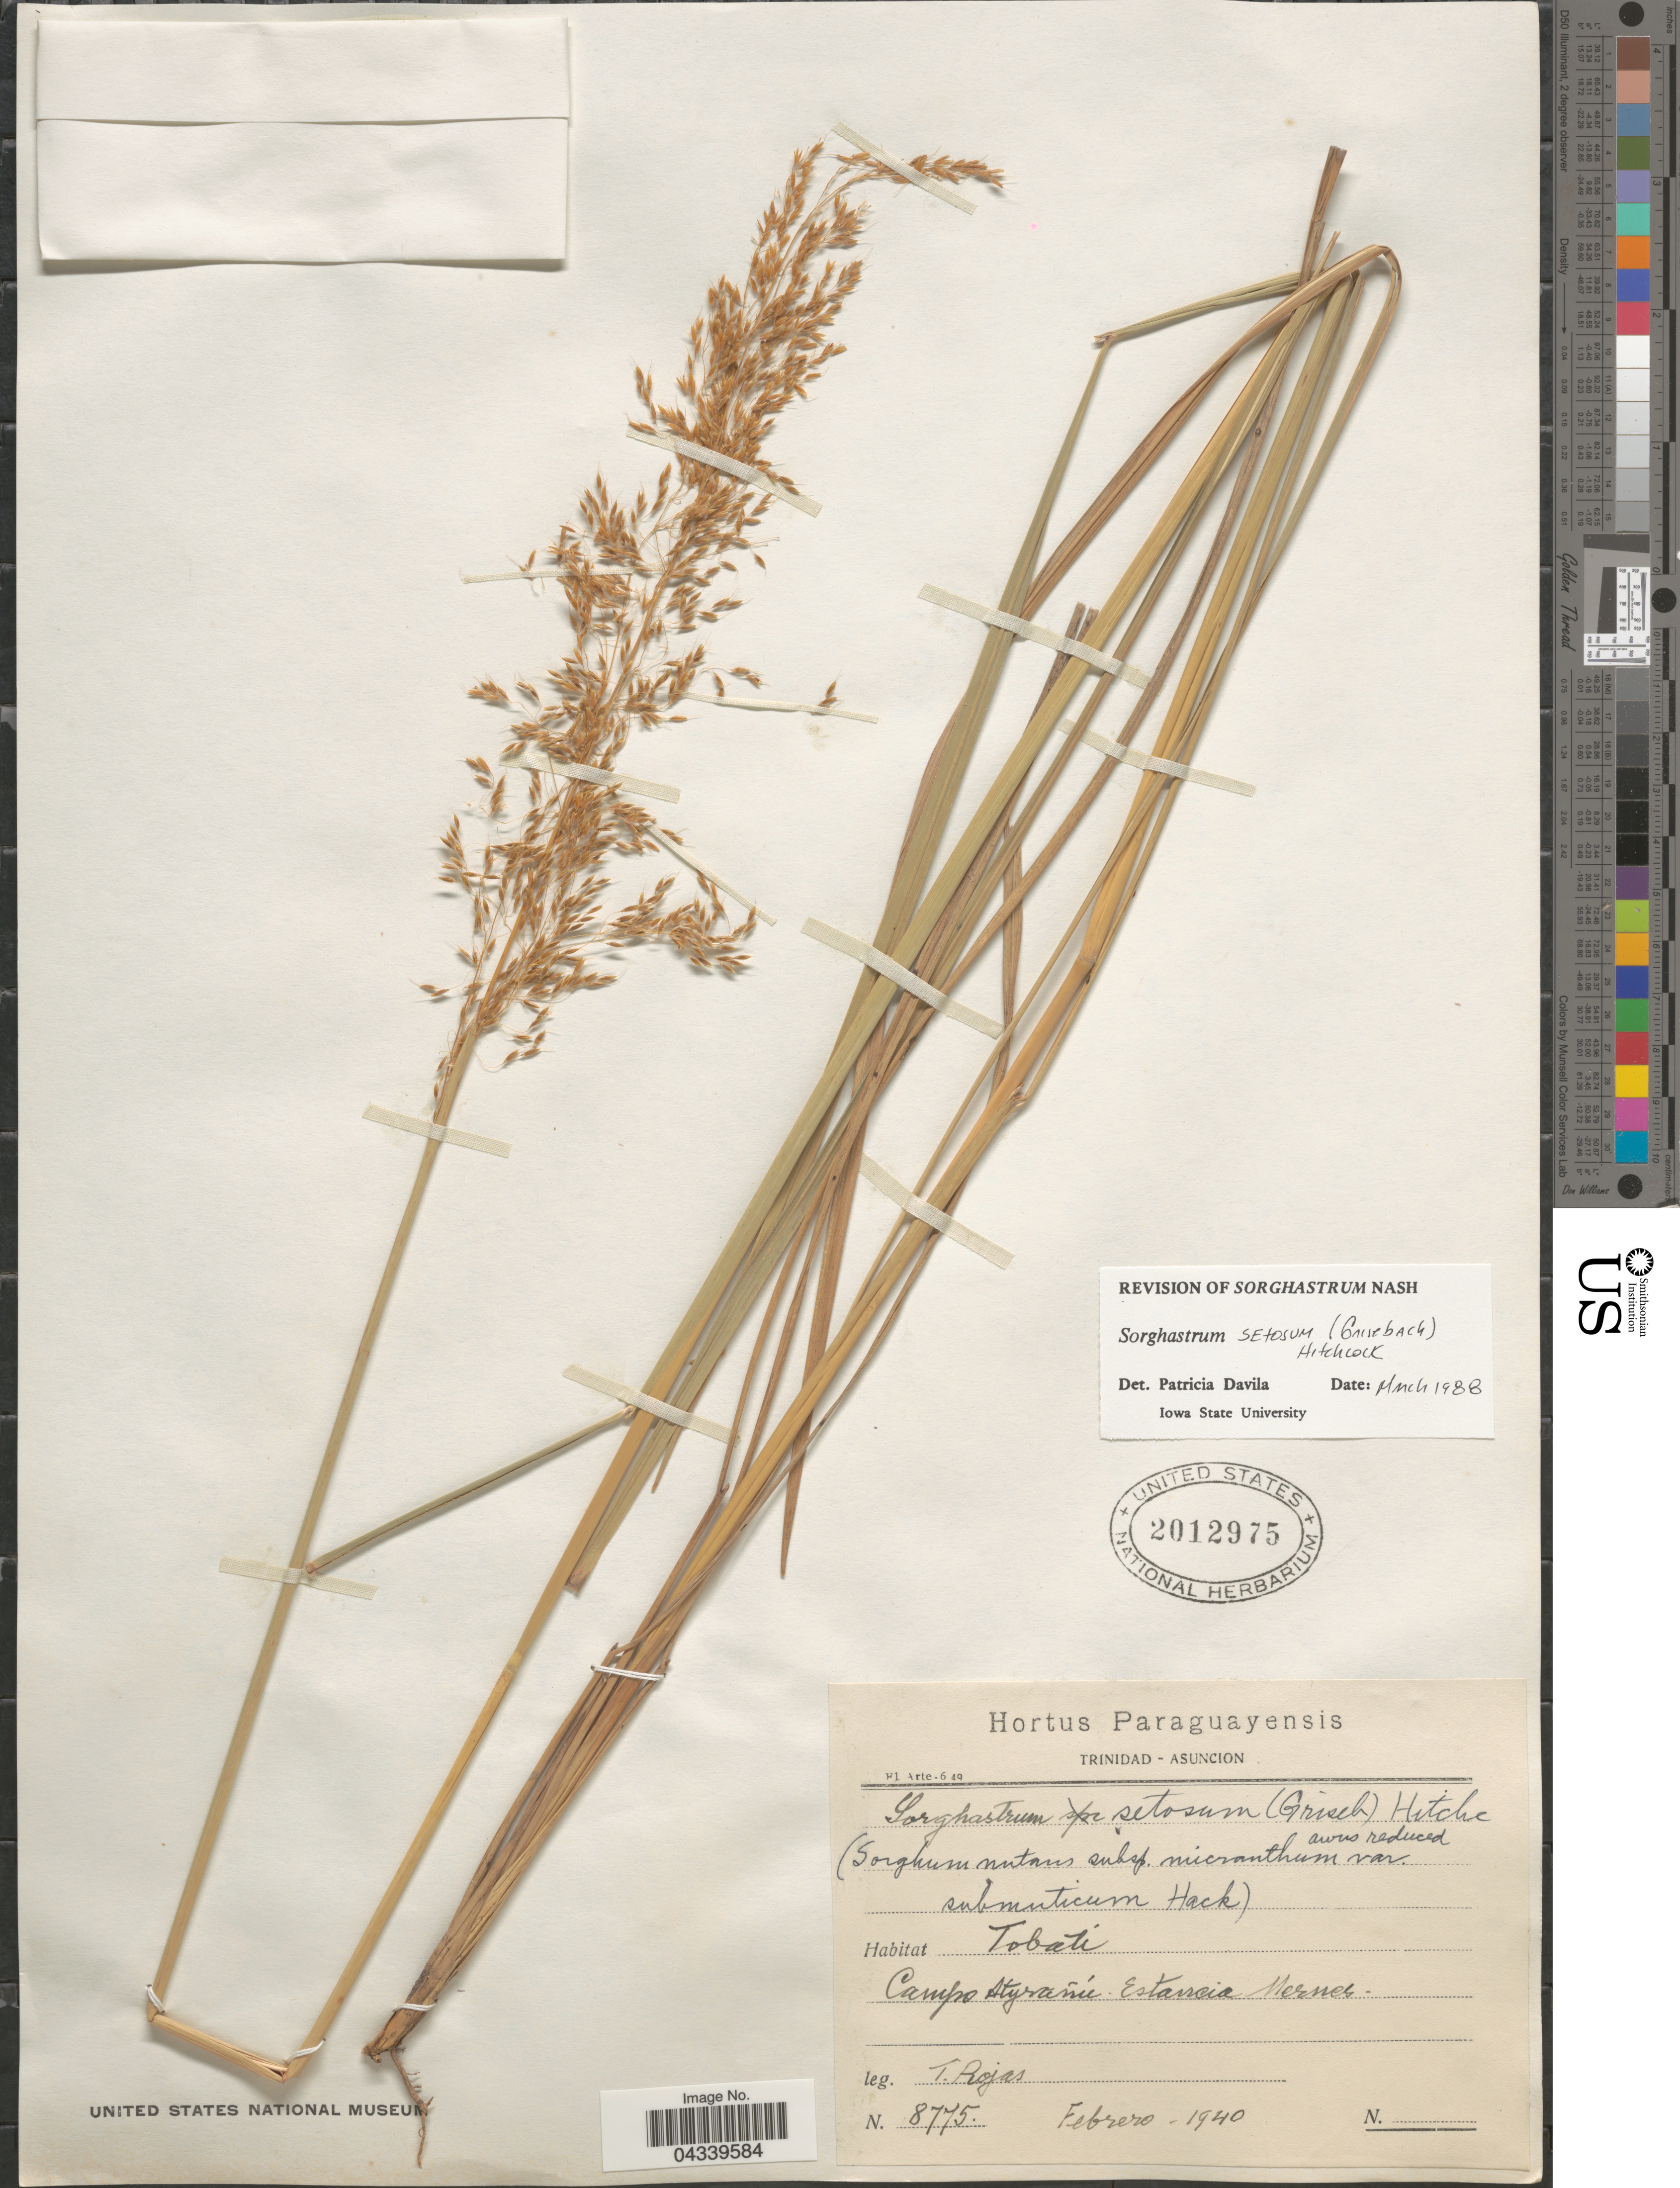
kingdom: Plantae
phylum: Tracheophyta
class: Liliopsida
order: Poales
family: Poaceae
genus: Sorghastrum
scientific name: Sorghastrum setosum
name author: (Griseb.) Hitchc.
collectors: T. Rojas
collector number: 8775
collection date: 1940-02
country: Paraguay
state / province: Asuncion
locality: Tobati. Campo Atyrañú. Estancia Mernes.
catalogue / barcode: US 2012975